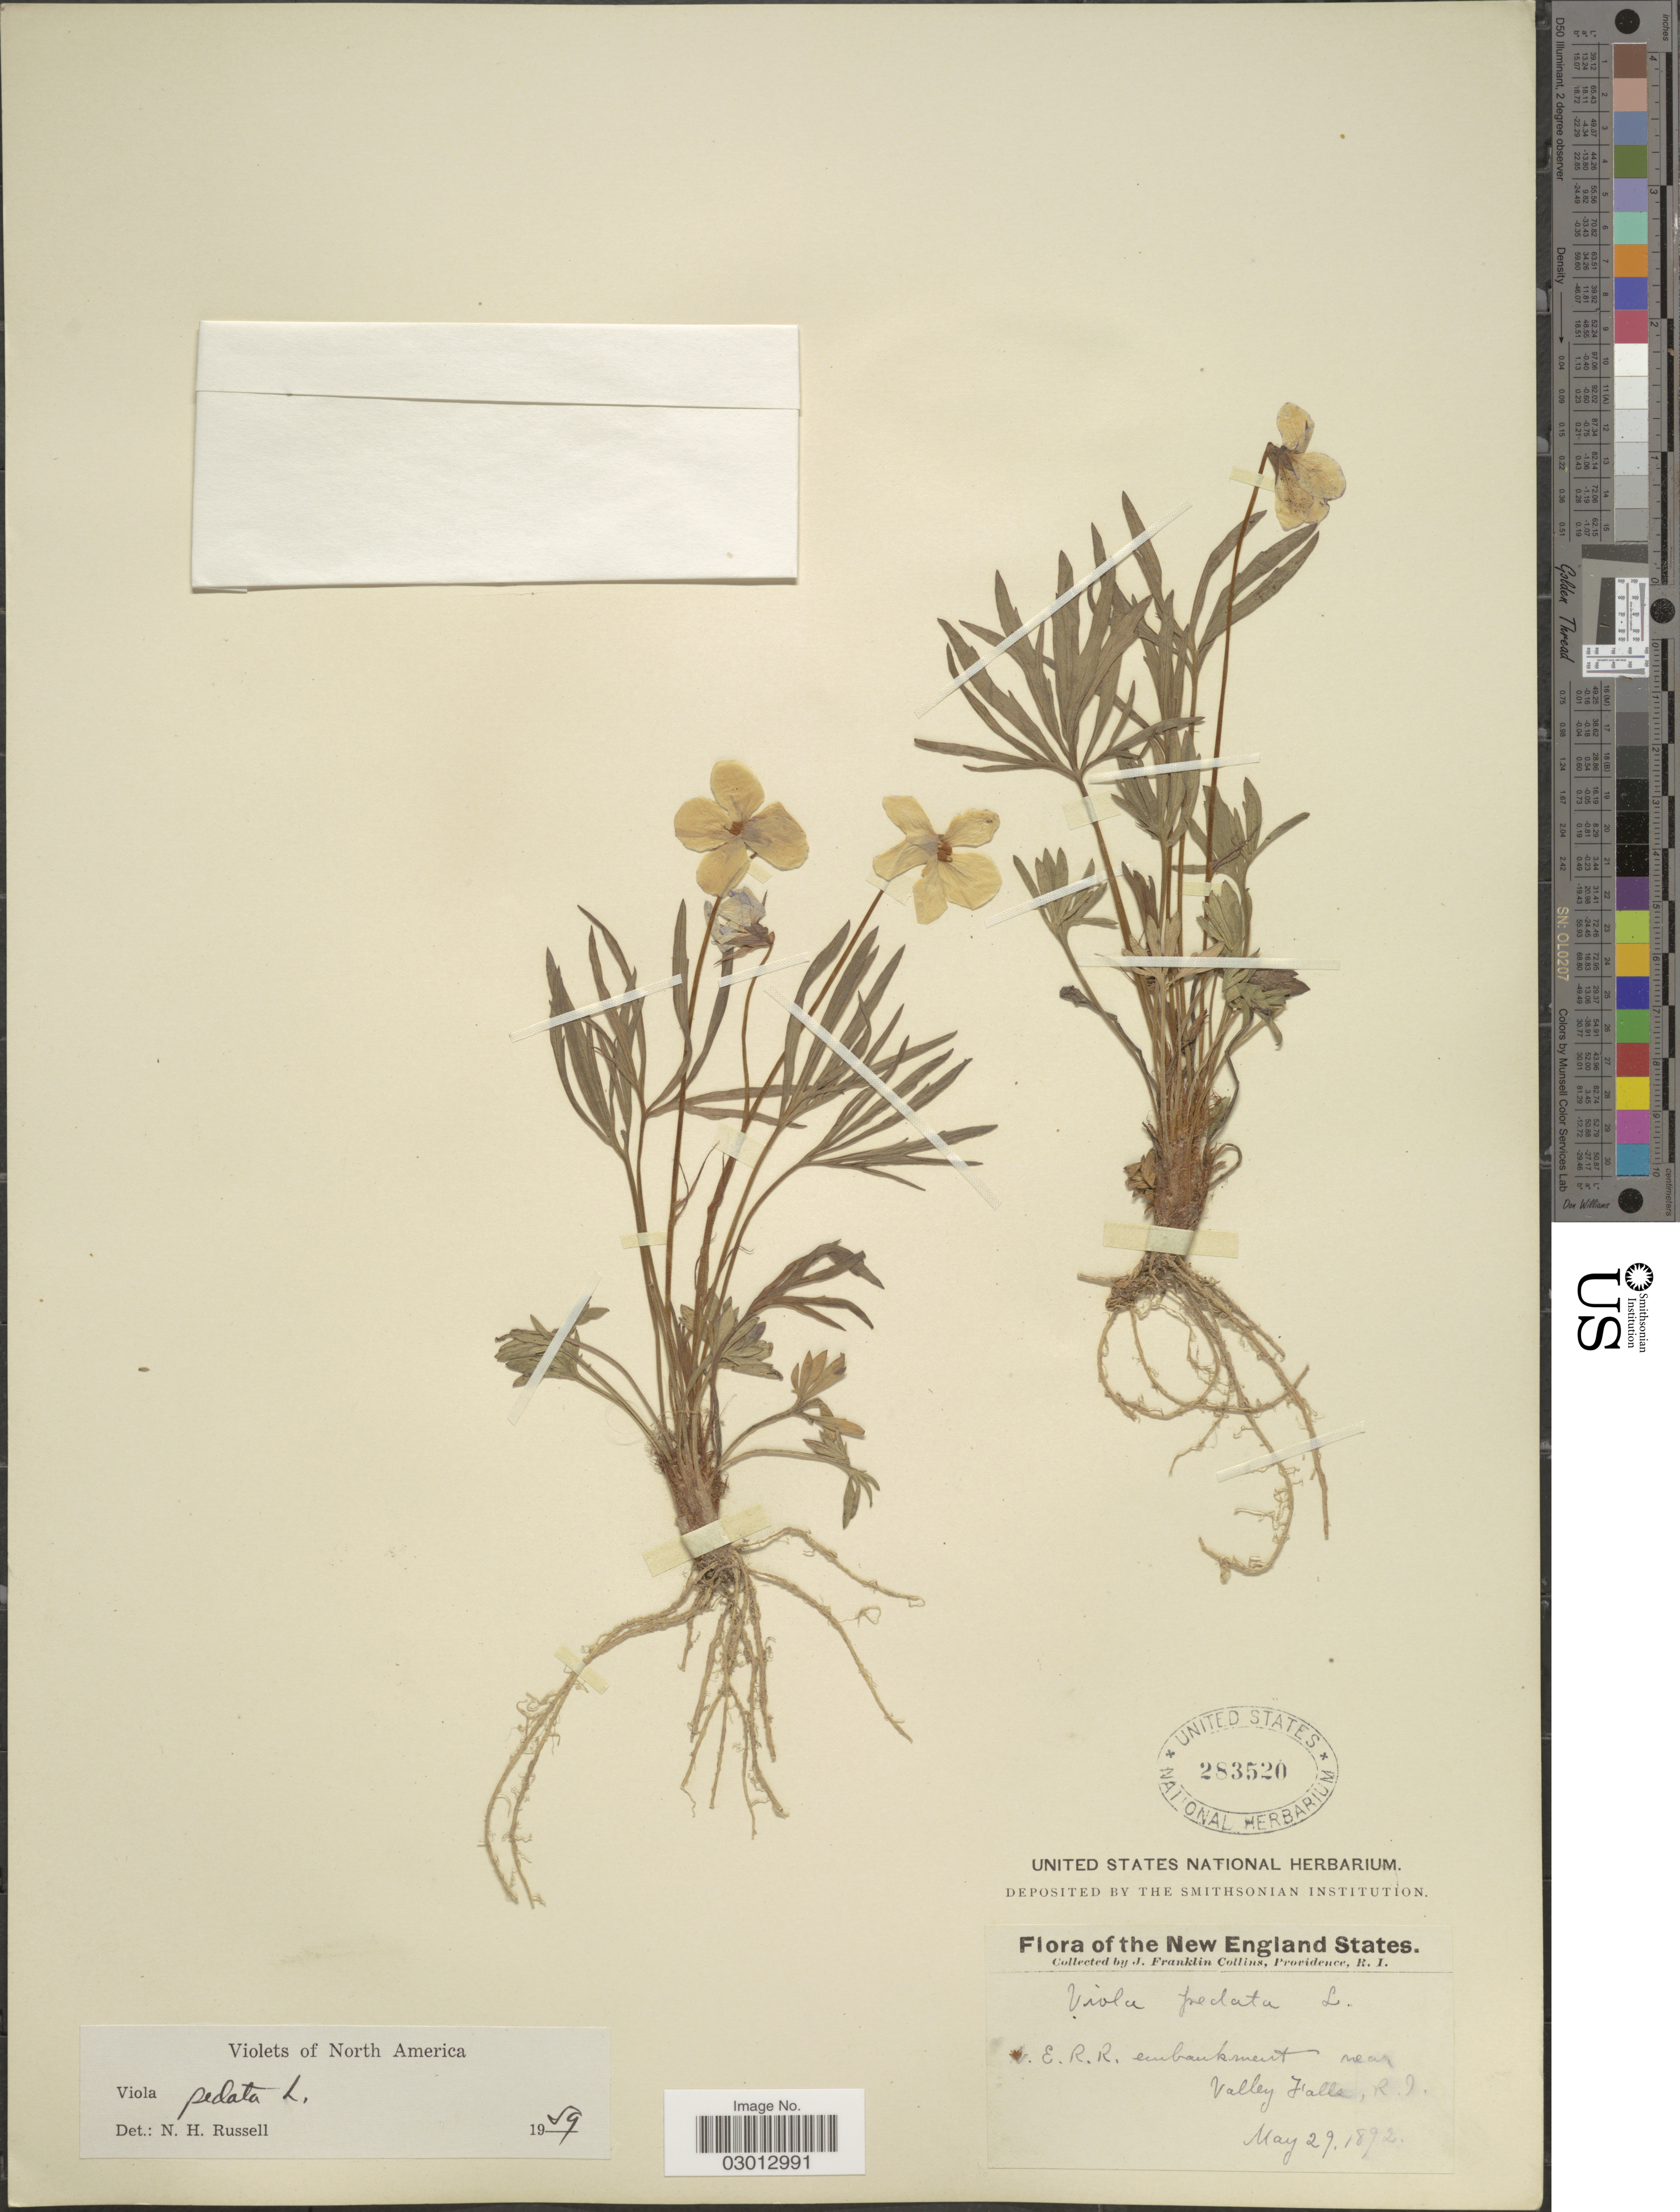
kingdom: Plantae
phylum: Tracheophyta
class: Magnoliopsida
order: Malpighiales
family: Violaceae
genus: Viola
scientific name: Viola pedata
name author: L.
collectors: J. Collins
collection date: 1892-05-29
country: United States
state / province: Rhode Island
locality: The New England States. N. E. R. R. embankment near Valley Falls, R. I.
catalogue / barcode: US 283520